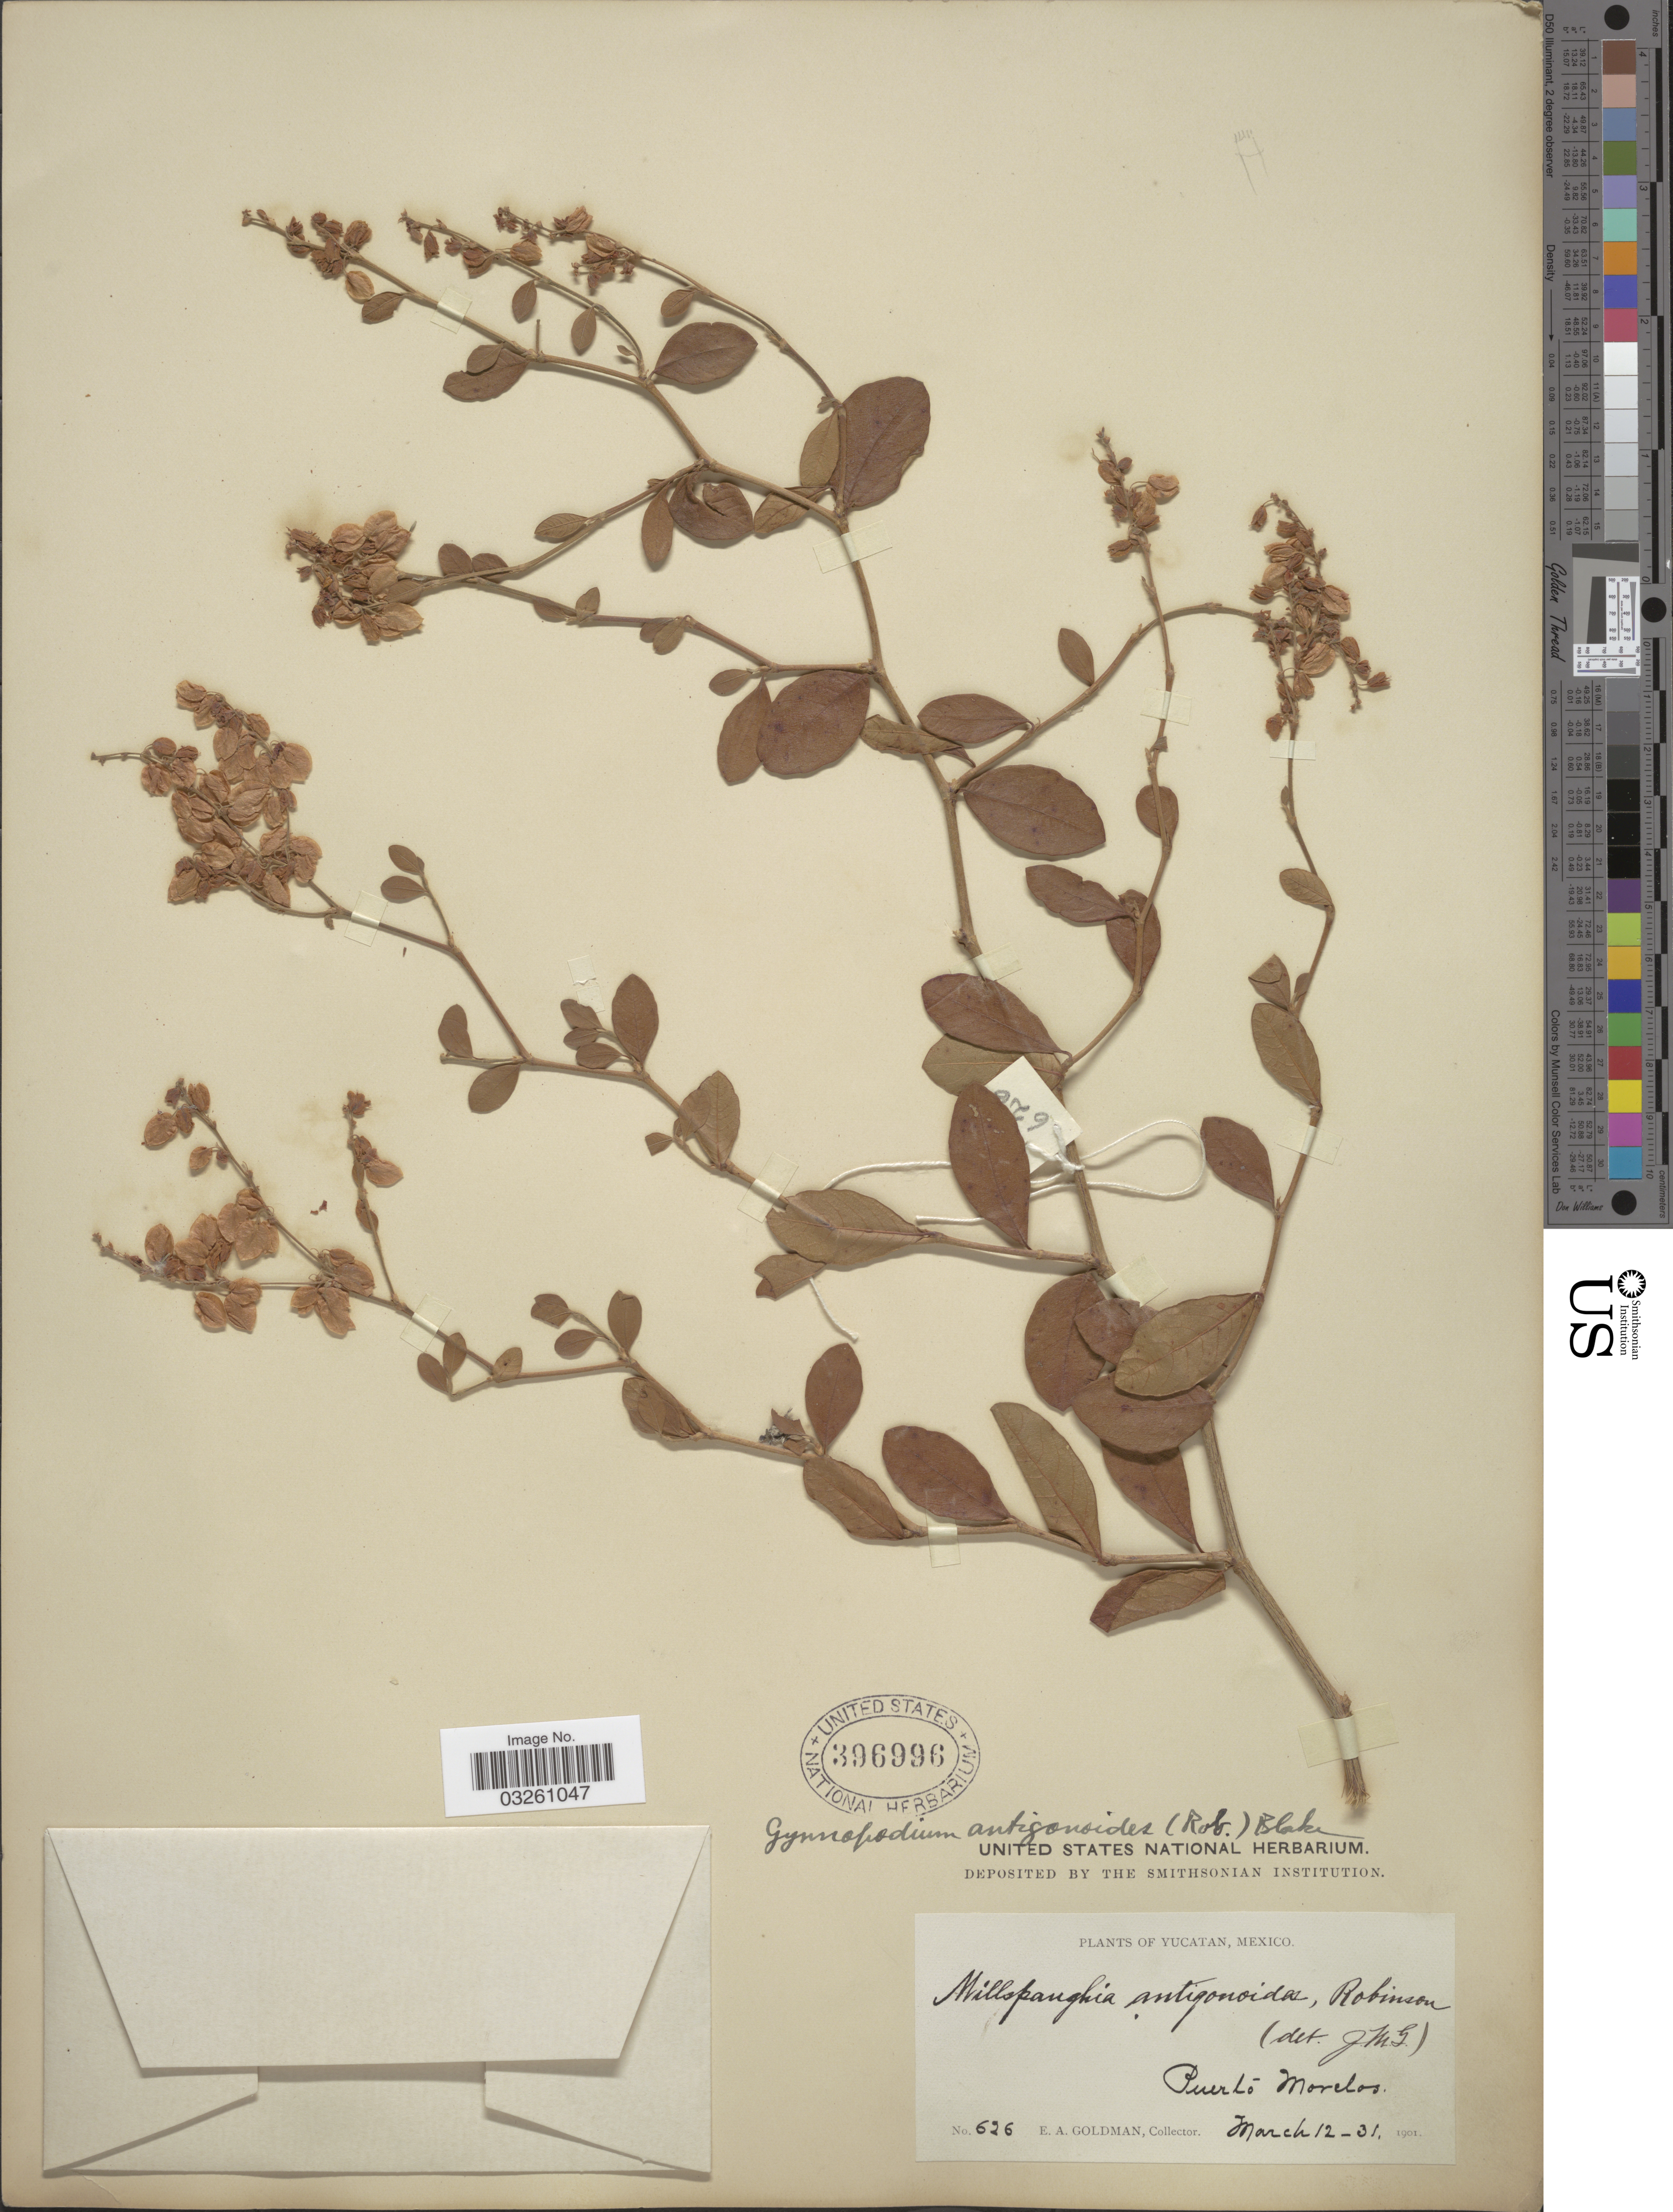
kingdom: Plantae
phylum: Tracheophyta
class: Magnoliopsida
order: Caryophyllales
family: Polygonaceae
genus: Gymnopodium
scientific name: Gymnopodium antigonoides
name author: (B.L. Rob.) S.F. Blake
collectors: E. A. Goldman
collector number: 626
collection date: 1901-03-21/1901-03-31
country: Mexico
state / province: Yucatán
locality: Puerto Morelos.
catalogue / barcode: US 396996